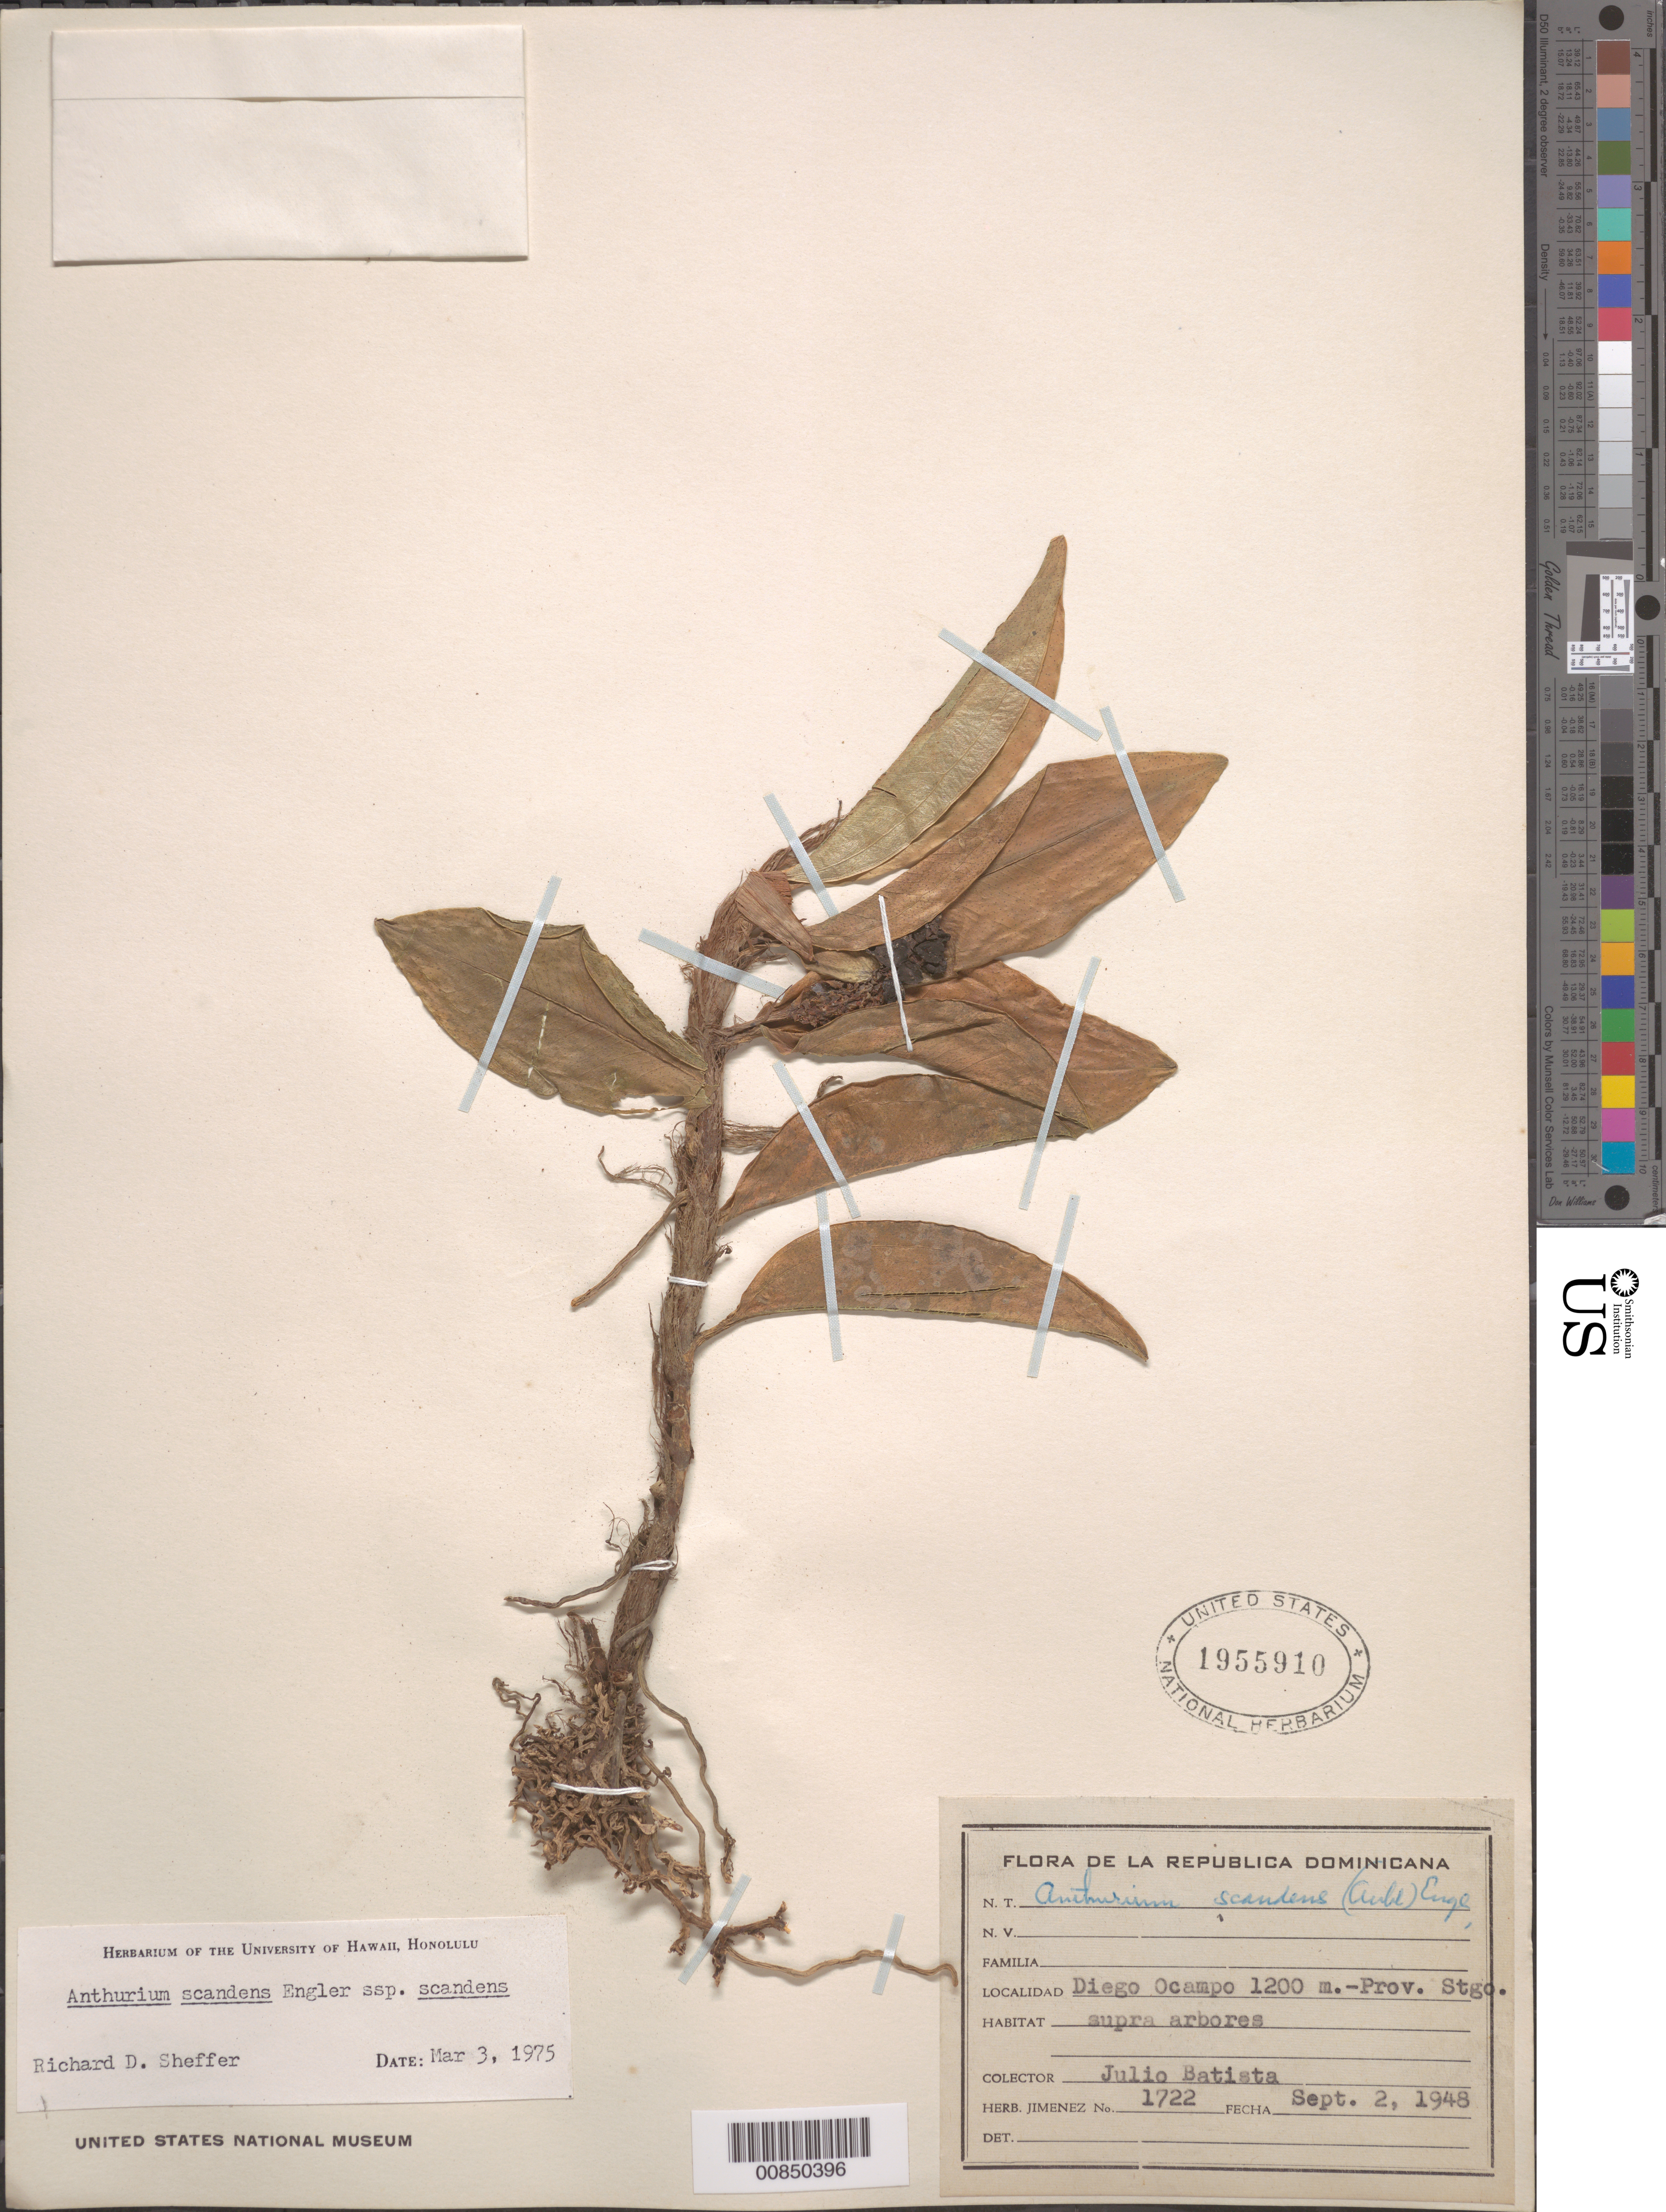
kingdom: Plantae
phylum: Tracheophyta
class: Liliopsida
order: Alismatales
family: Araceae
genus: Anthurium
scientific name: Anthurium scandens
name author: (Aubl.) Engl.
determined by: Sheffer, R. D.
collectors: J. Batista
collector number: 1722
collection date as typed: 02 Sep 1948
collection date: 1948-09-02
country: Dominican Republic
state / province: Santiago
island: Hispaniola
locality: Diego Ocampo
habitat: Supra arbores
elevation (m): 1200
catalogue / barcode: US 1955910